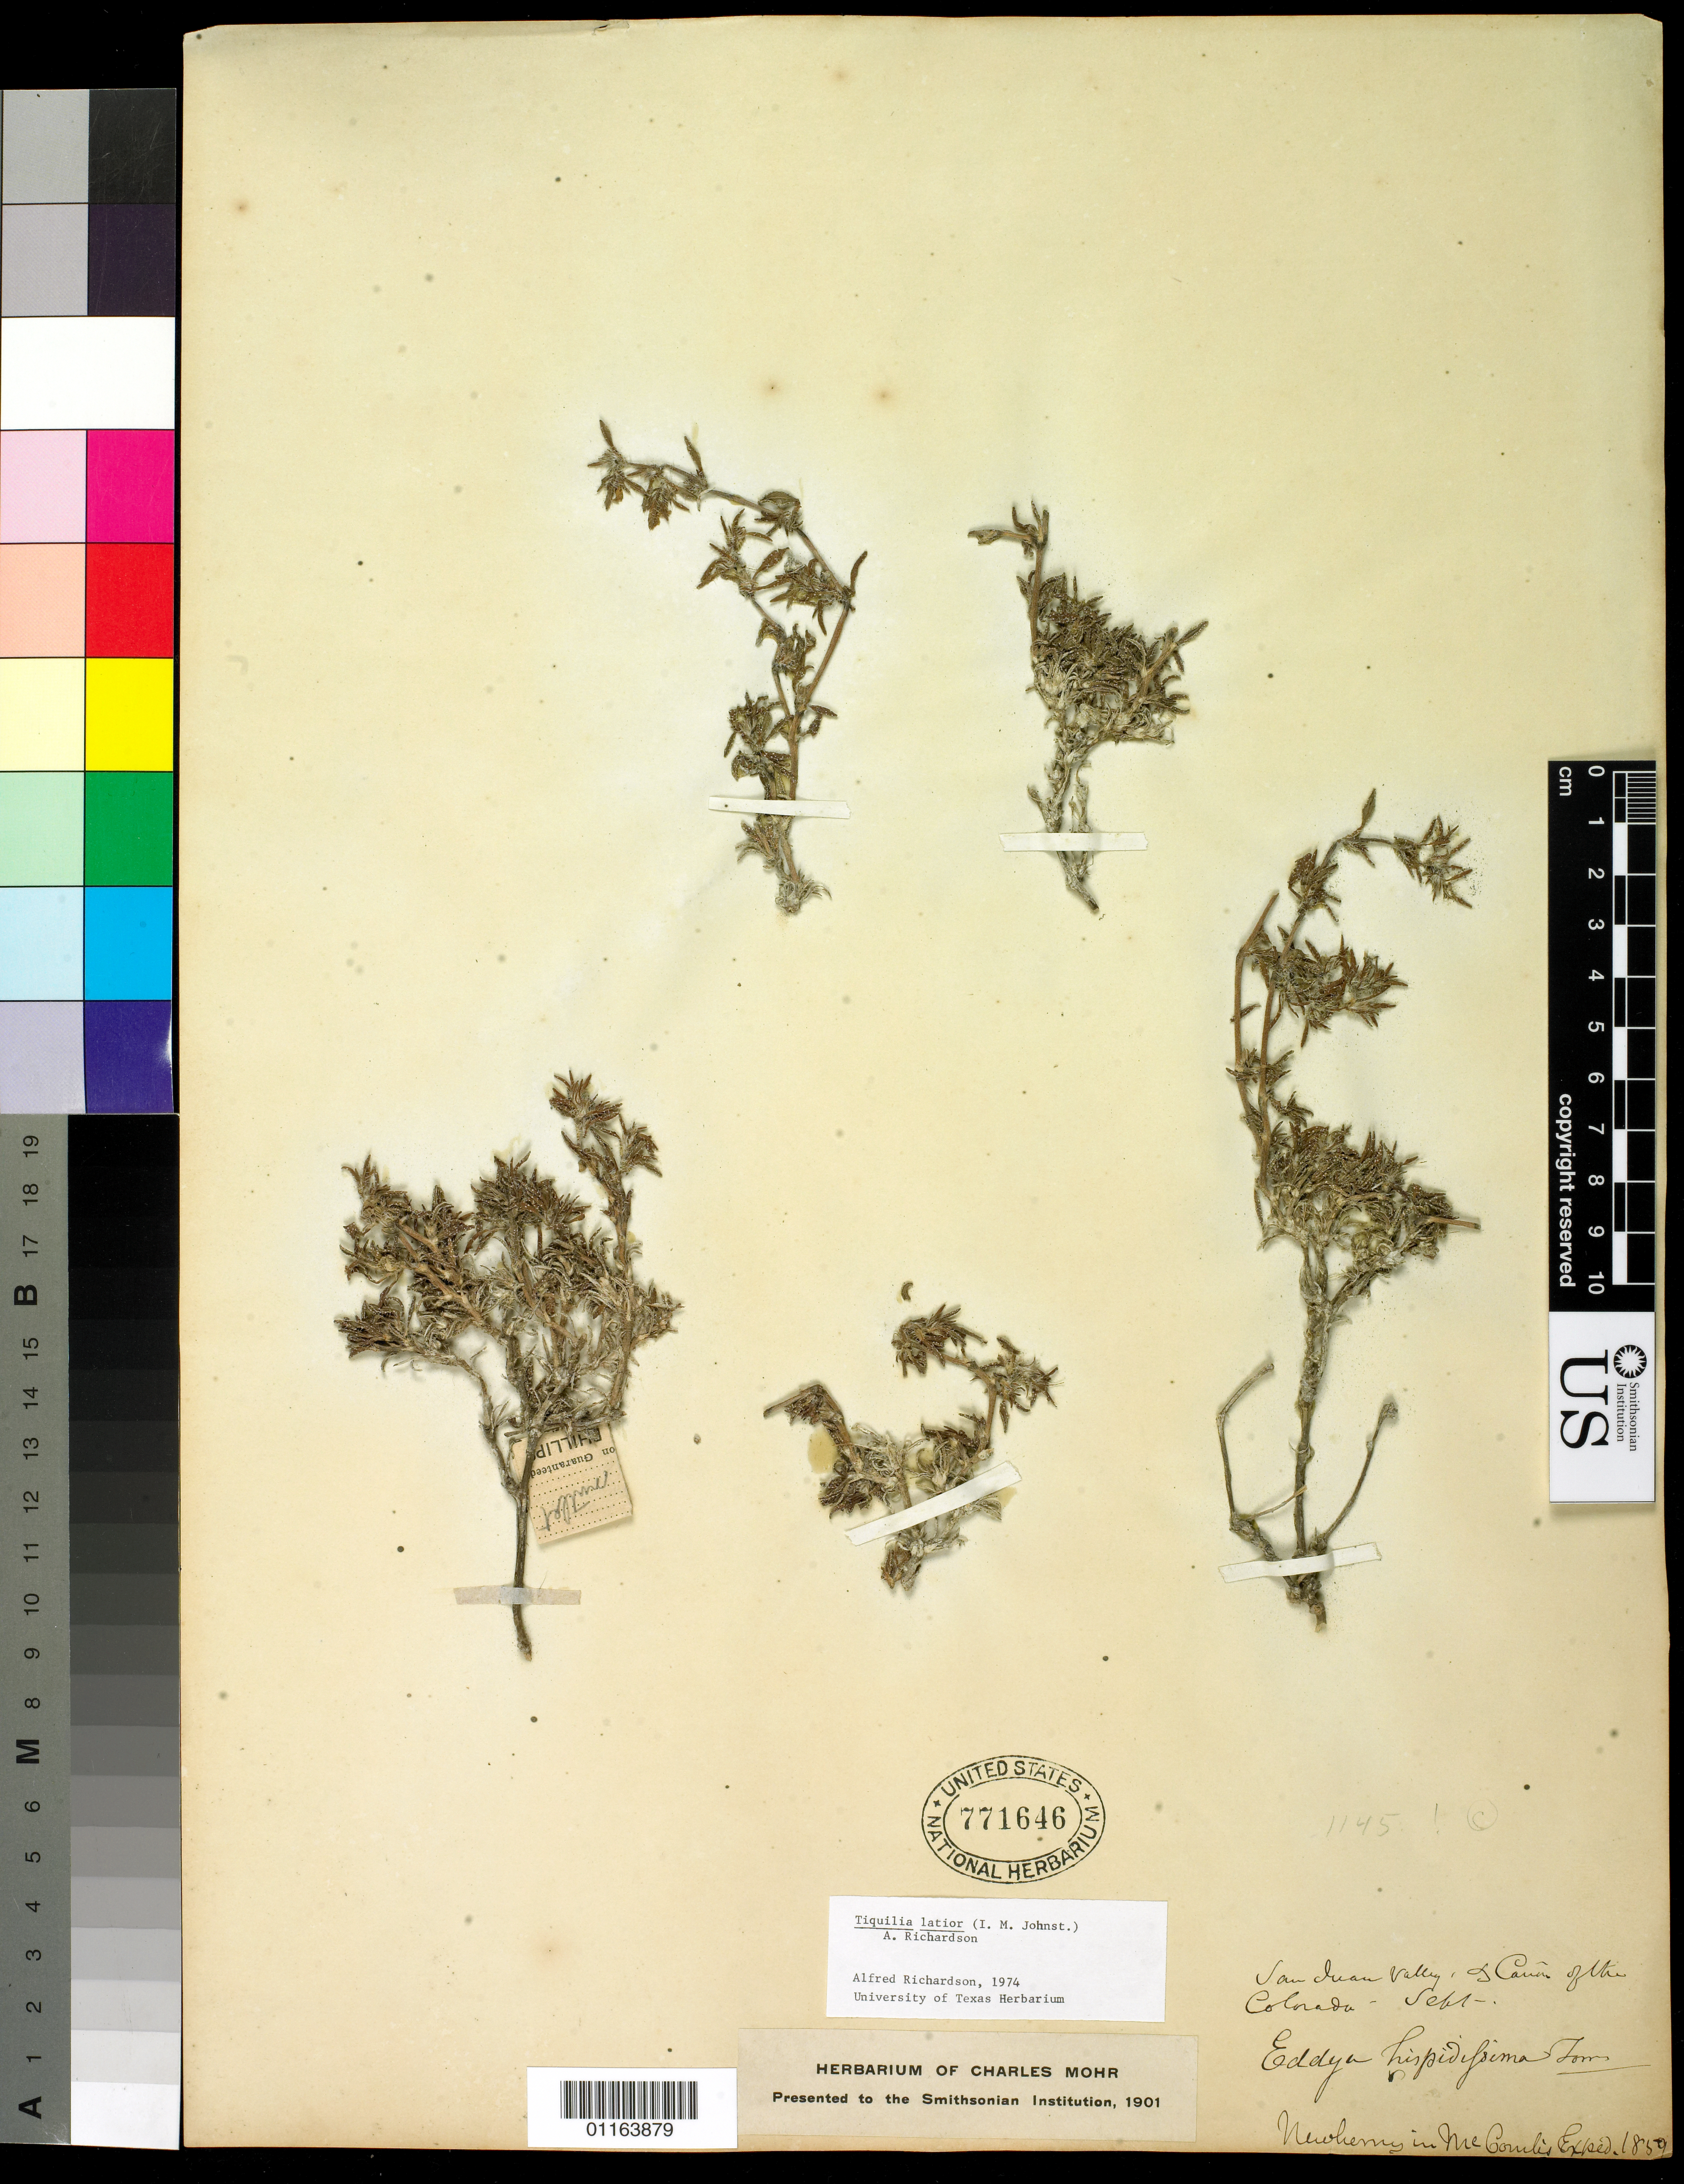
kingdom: Plantae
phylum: Tracheophyta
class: Magnoliopsida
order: Boraginales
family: Ehretiaceae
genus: Tiquilia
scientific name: Tiquilia latior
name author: (I.M. Johnst.) A.T. Richardson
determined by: Richardson, A.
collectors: -. Newberry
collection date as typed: Sep 1859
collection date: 1859-09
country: United States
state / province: Colorado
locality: San Juan Valley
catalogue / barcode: US 771646